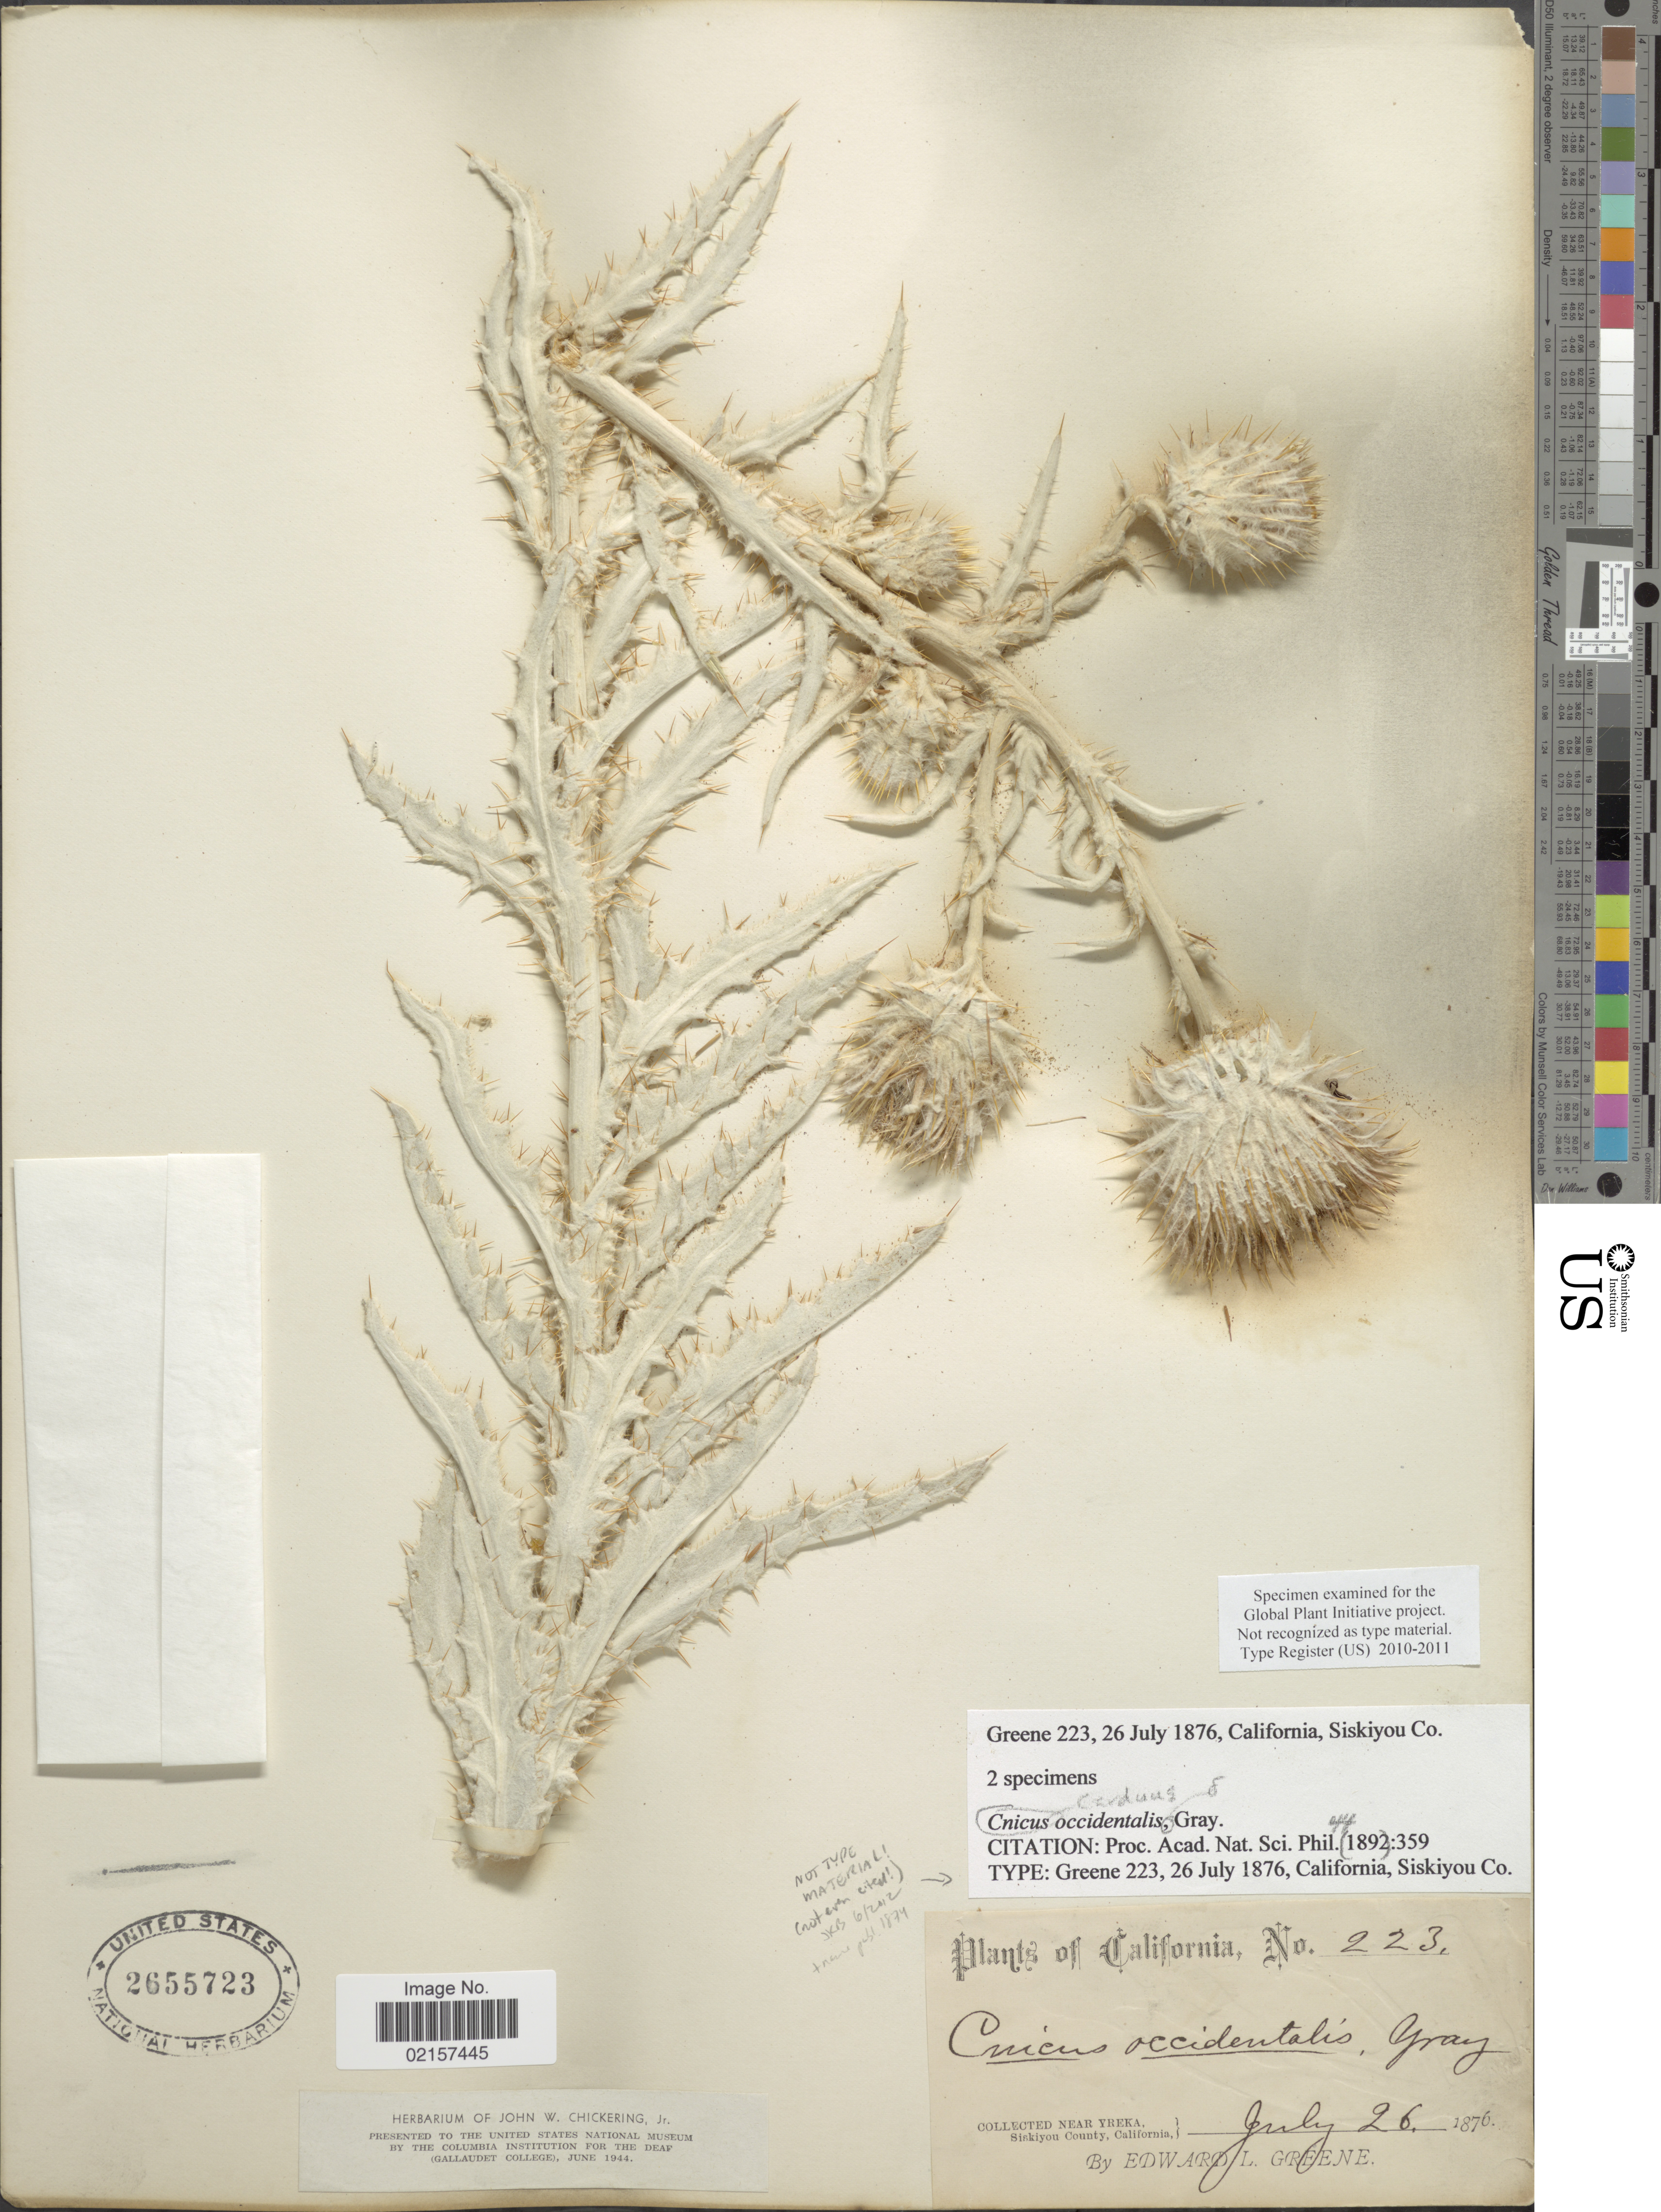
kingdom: Plantae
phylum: Tracheophyta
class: Magnoliopsida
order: Asterales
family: Asteraceae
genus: Cirsium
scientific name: Cirsium occidentale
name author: (Nutt.) Jeps.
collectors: E. L. Greene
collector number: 223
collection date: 1876-07-12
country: United States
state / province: California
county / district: Siskiyou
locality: Near Yreka, Siskiyou County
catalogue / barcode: US 2655723